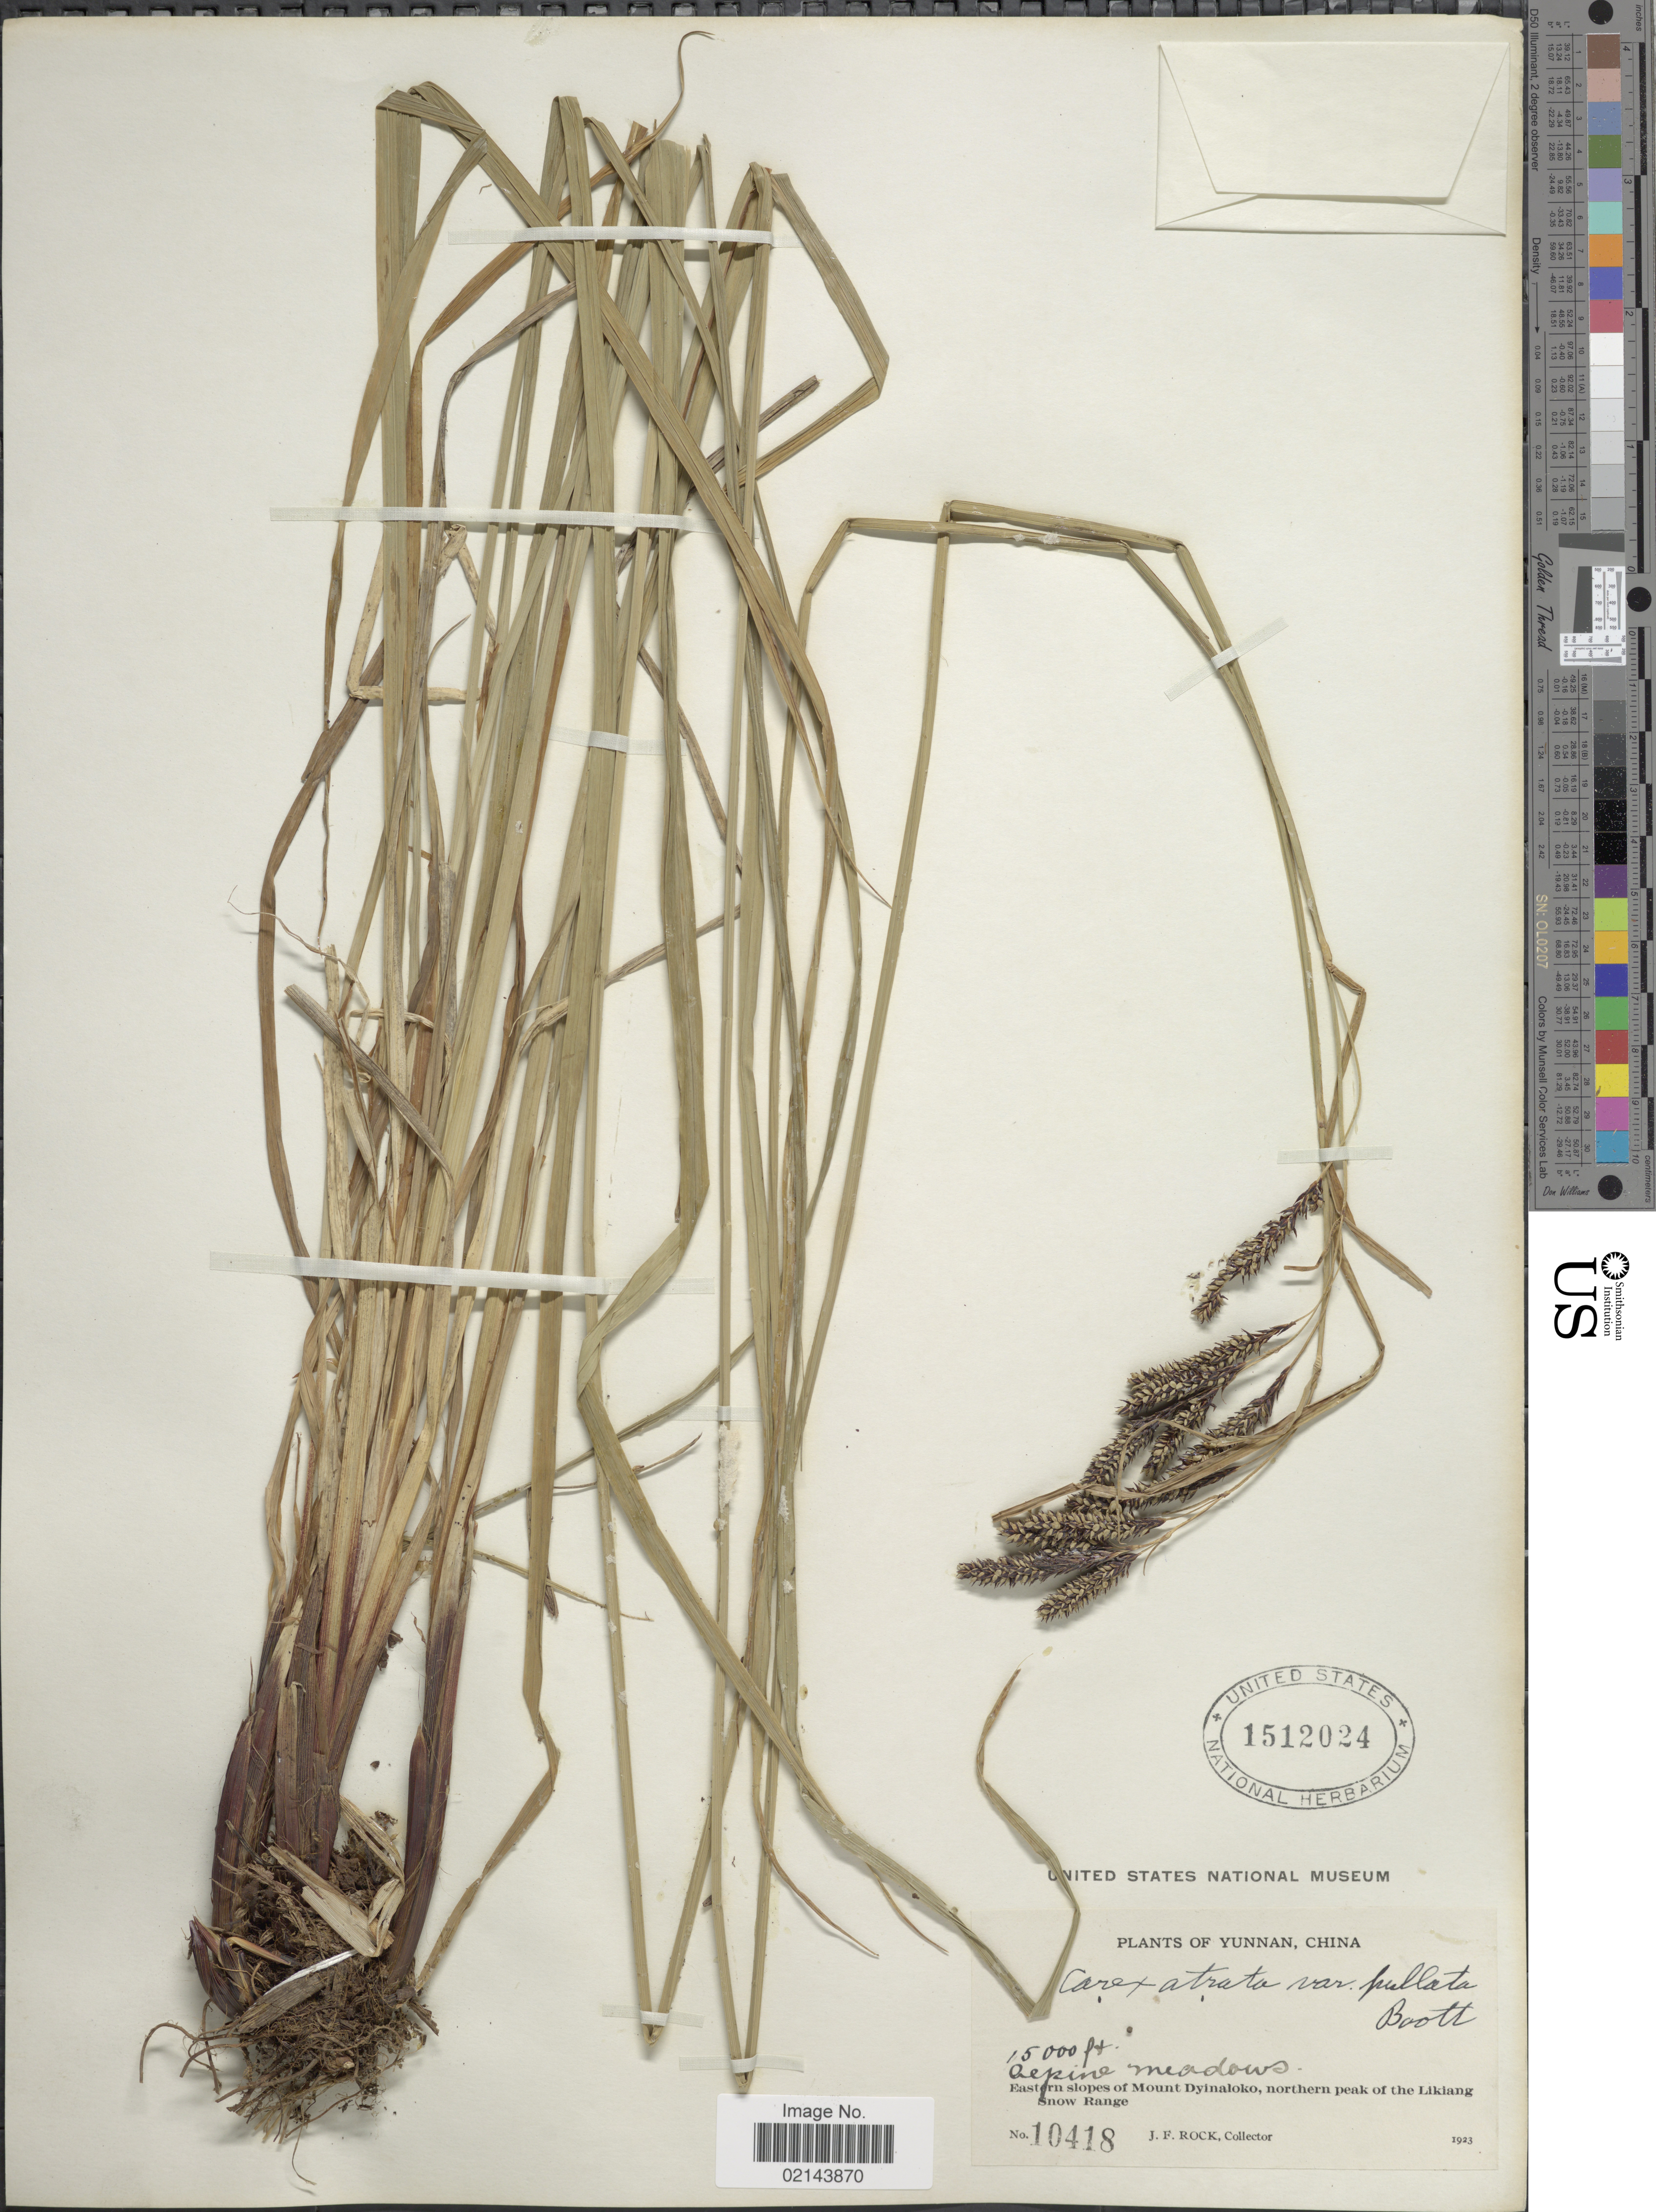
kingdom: Plantae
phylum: Tracheophyta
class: Liliopsida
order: Poales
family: Cyperaceae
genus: Carex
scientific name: Carex atrata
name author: L.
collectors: J. Rock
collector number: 10418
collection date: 1923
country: China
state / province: Yunnan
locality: Eastern slopes of Mount Dyinaloko, northern peak of the Likiang Snow Range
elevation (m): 4572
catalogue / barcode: US 1512024